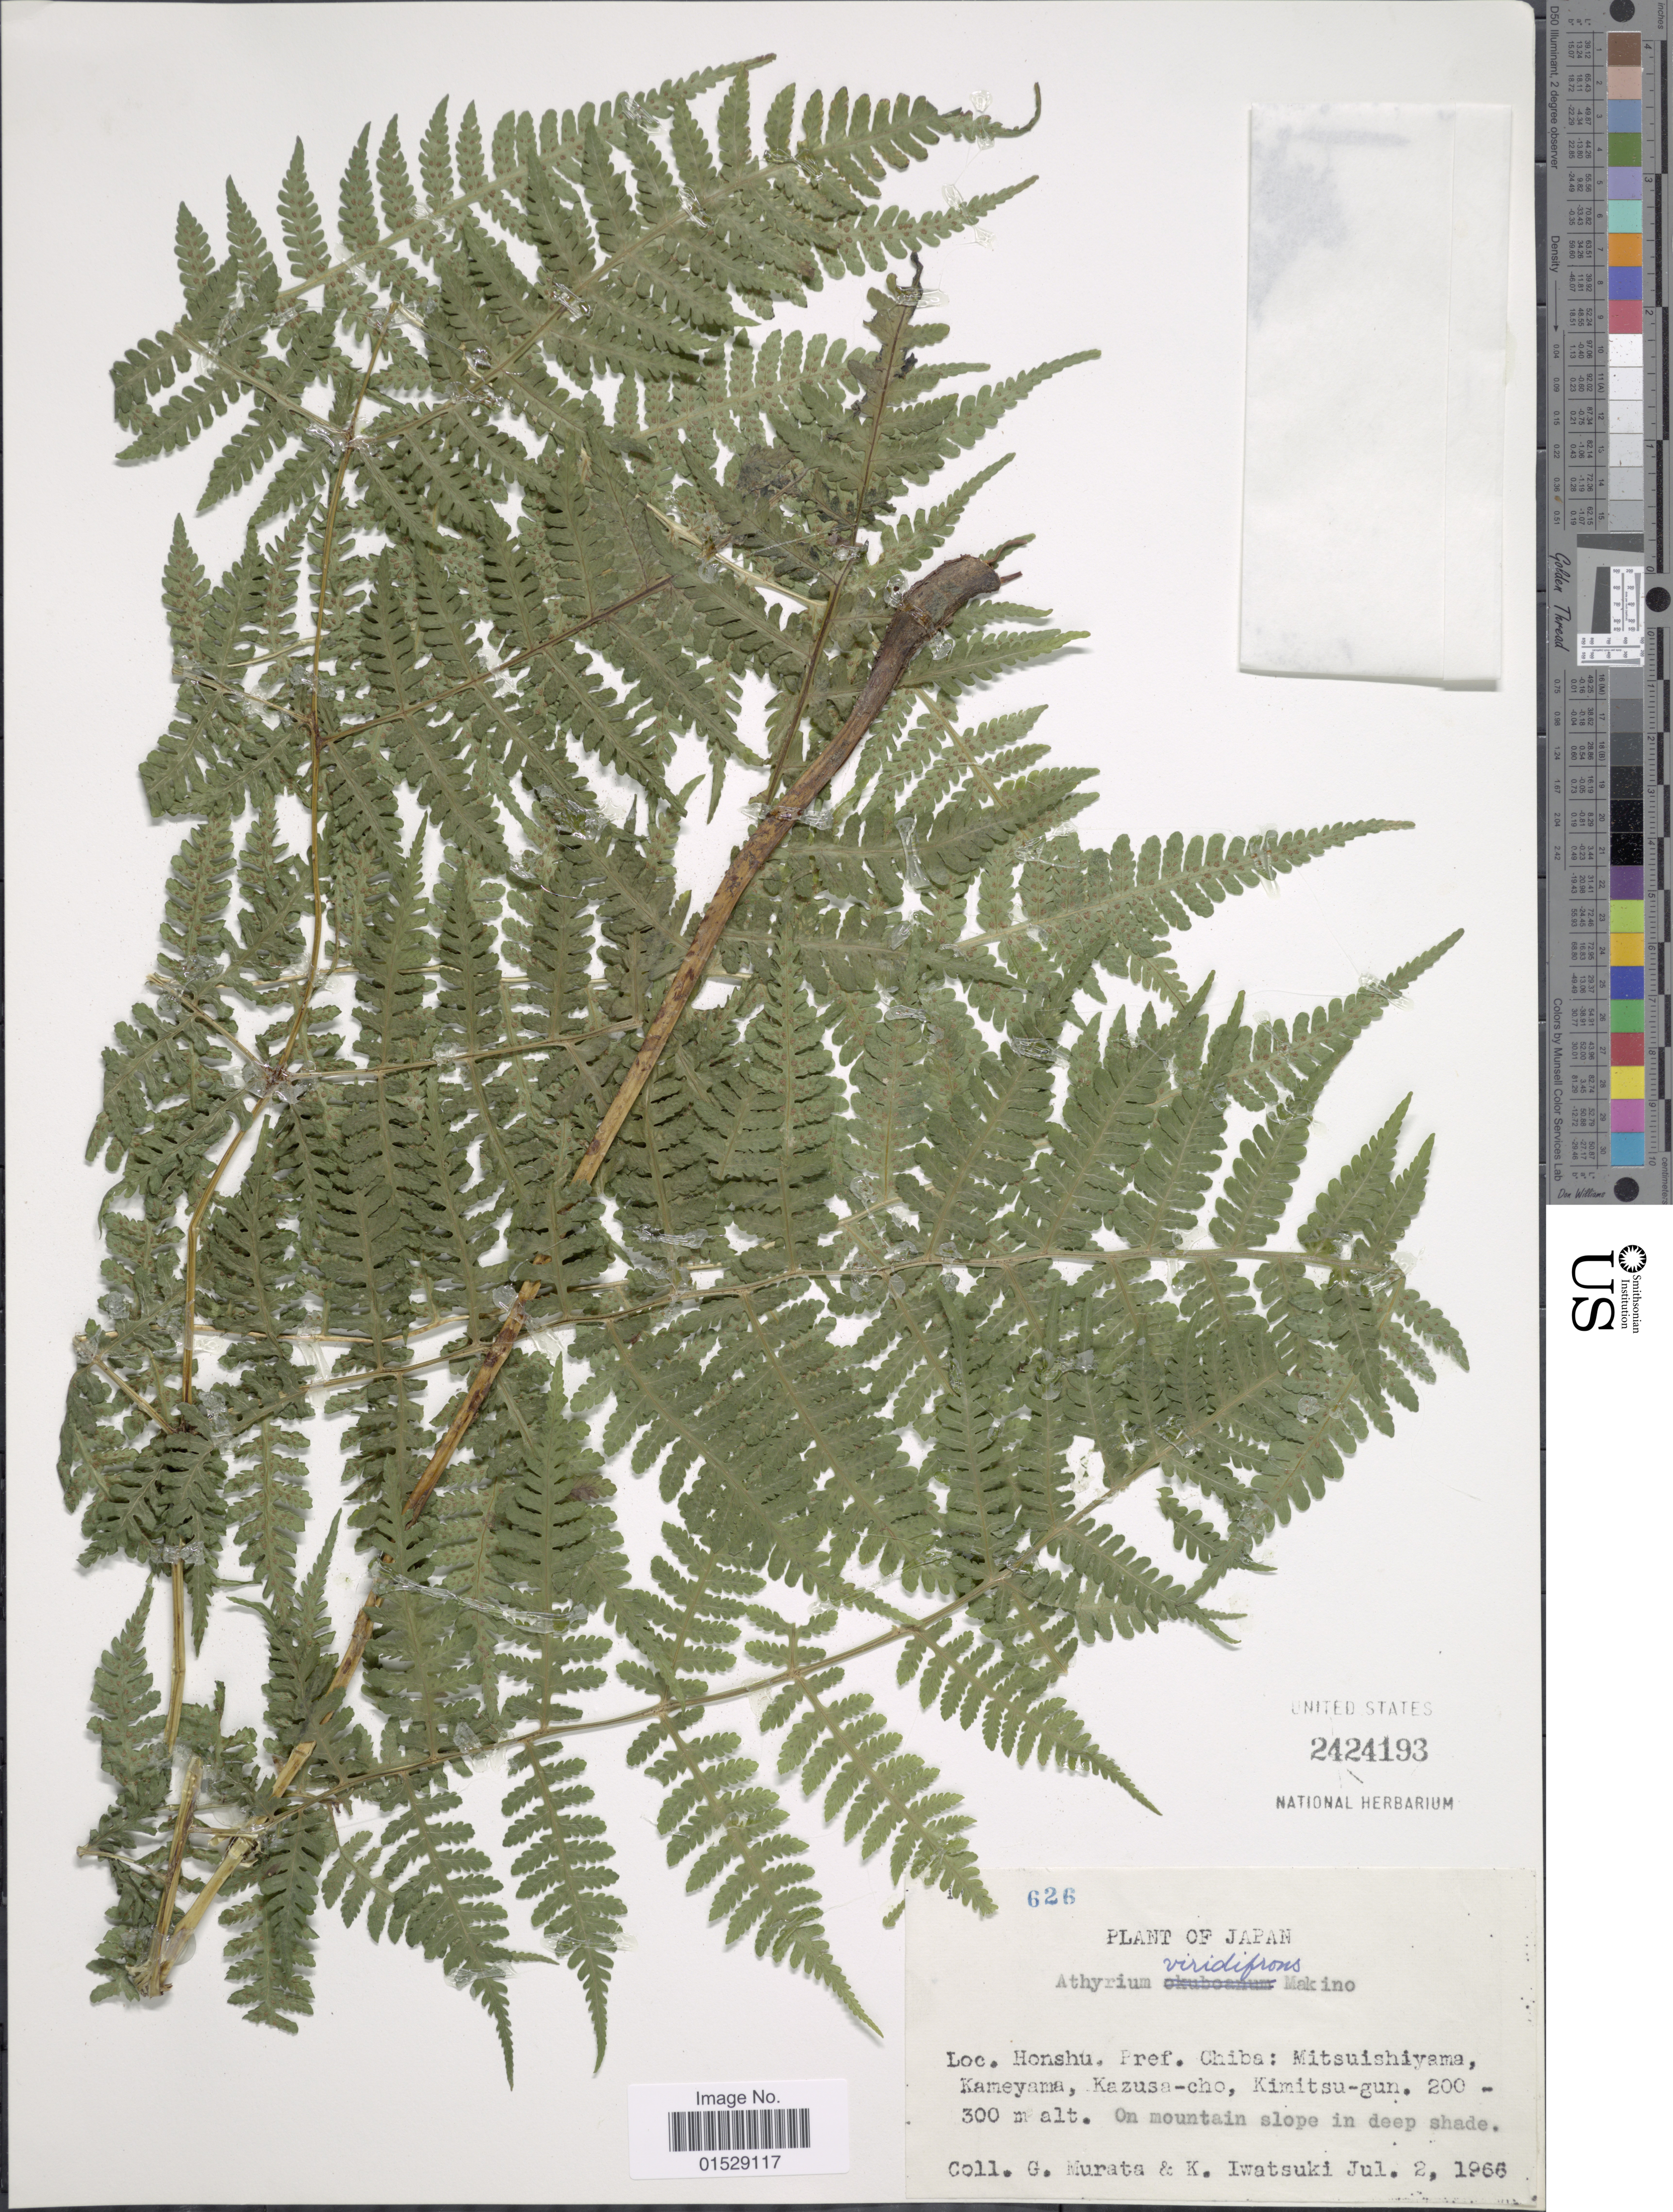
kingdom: Plantae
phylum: Tracheophyta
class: Polypodiopsida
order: Polypodiales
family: Athyriaceae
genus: Deparia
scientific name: Deparia viridifrons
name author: (Makino) M. Kato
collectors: G. Murata & K. Iwatsuki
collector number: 626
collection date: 1966-07-02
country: Japan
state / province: Tiba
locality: Honshu. Pref. Chiba: Mitsuishiyama, Kameyama, Kazusa-cho, Kimitsu-gun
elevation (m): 200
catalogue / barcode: US 2424193